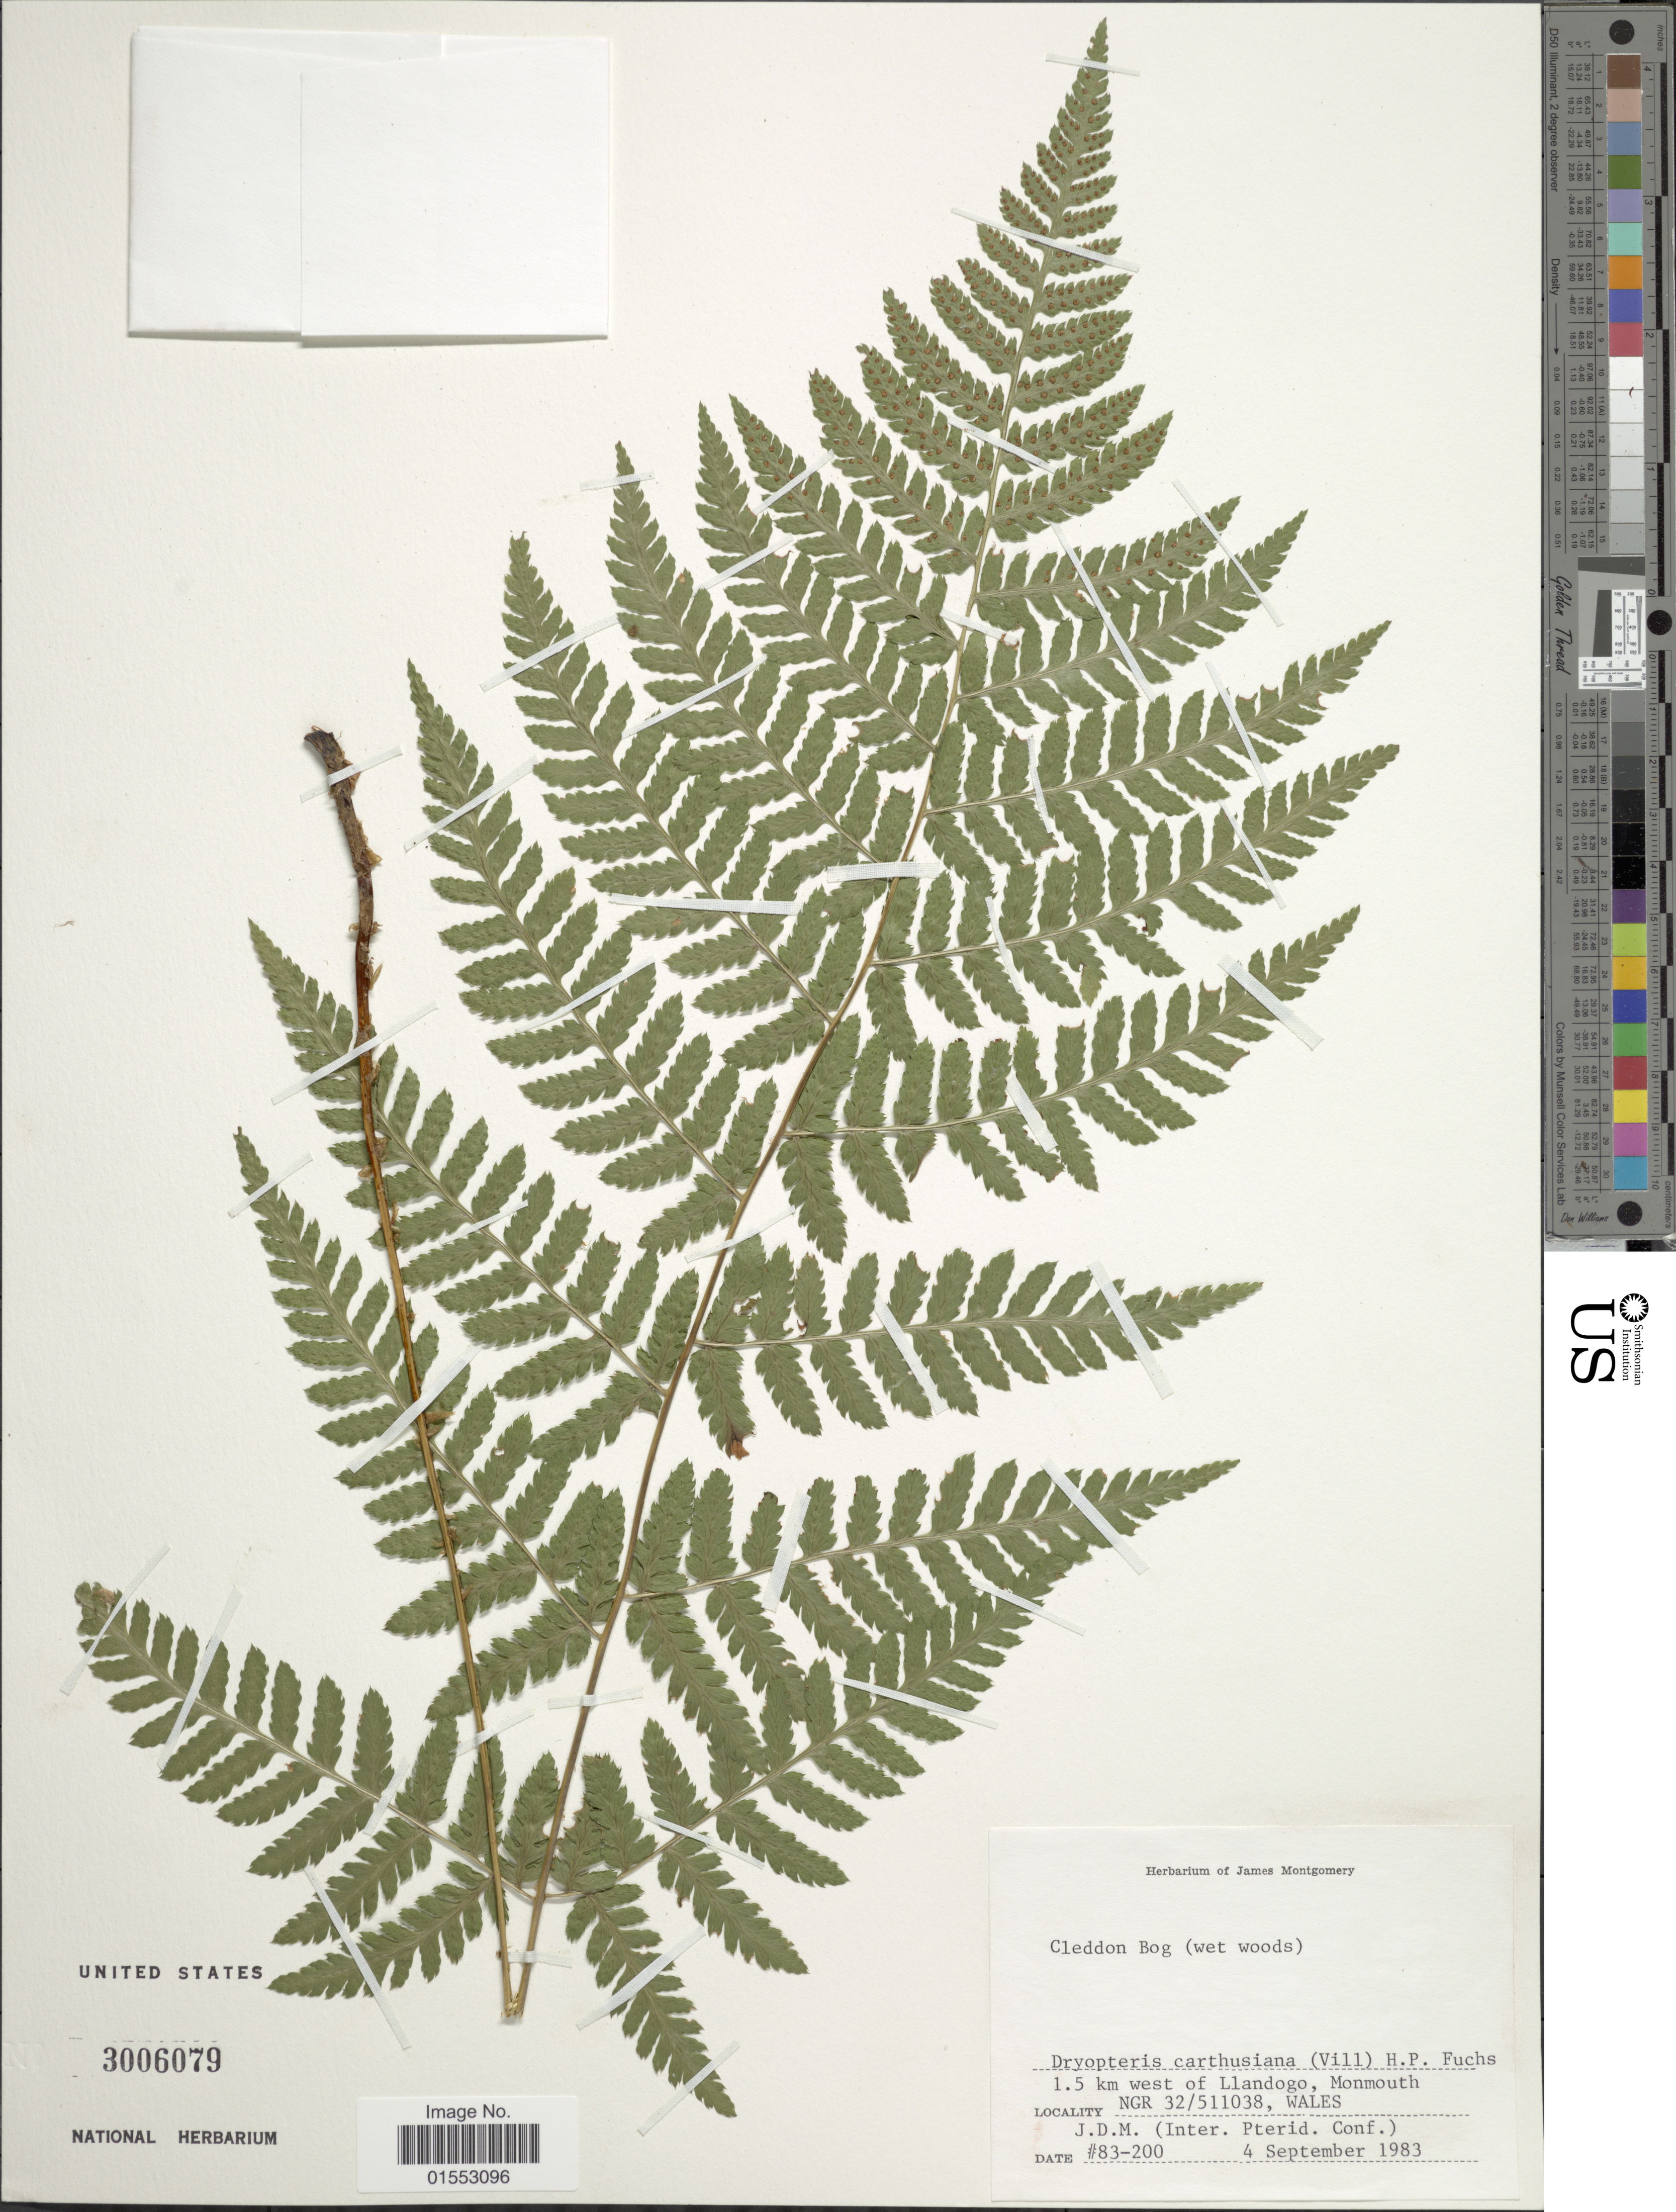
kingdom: Plantae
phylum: Tracheophyta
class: Polypodiopsida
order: Polypodiales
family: Dryopteridaceae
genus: Dryopteris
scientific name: Dryopteris carthusiana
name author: (Villars) H.P. Fuchs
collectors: ex Herb. James Montgomery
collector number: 83-200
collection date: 1983-09-04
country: United Kingdom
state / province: Wales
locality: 1.5 km west of Llandogo, Monmouth NGR 32/511038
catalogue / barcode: US 3006079